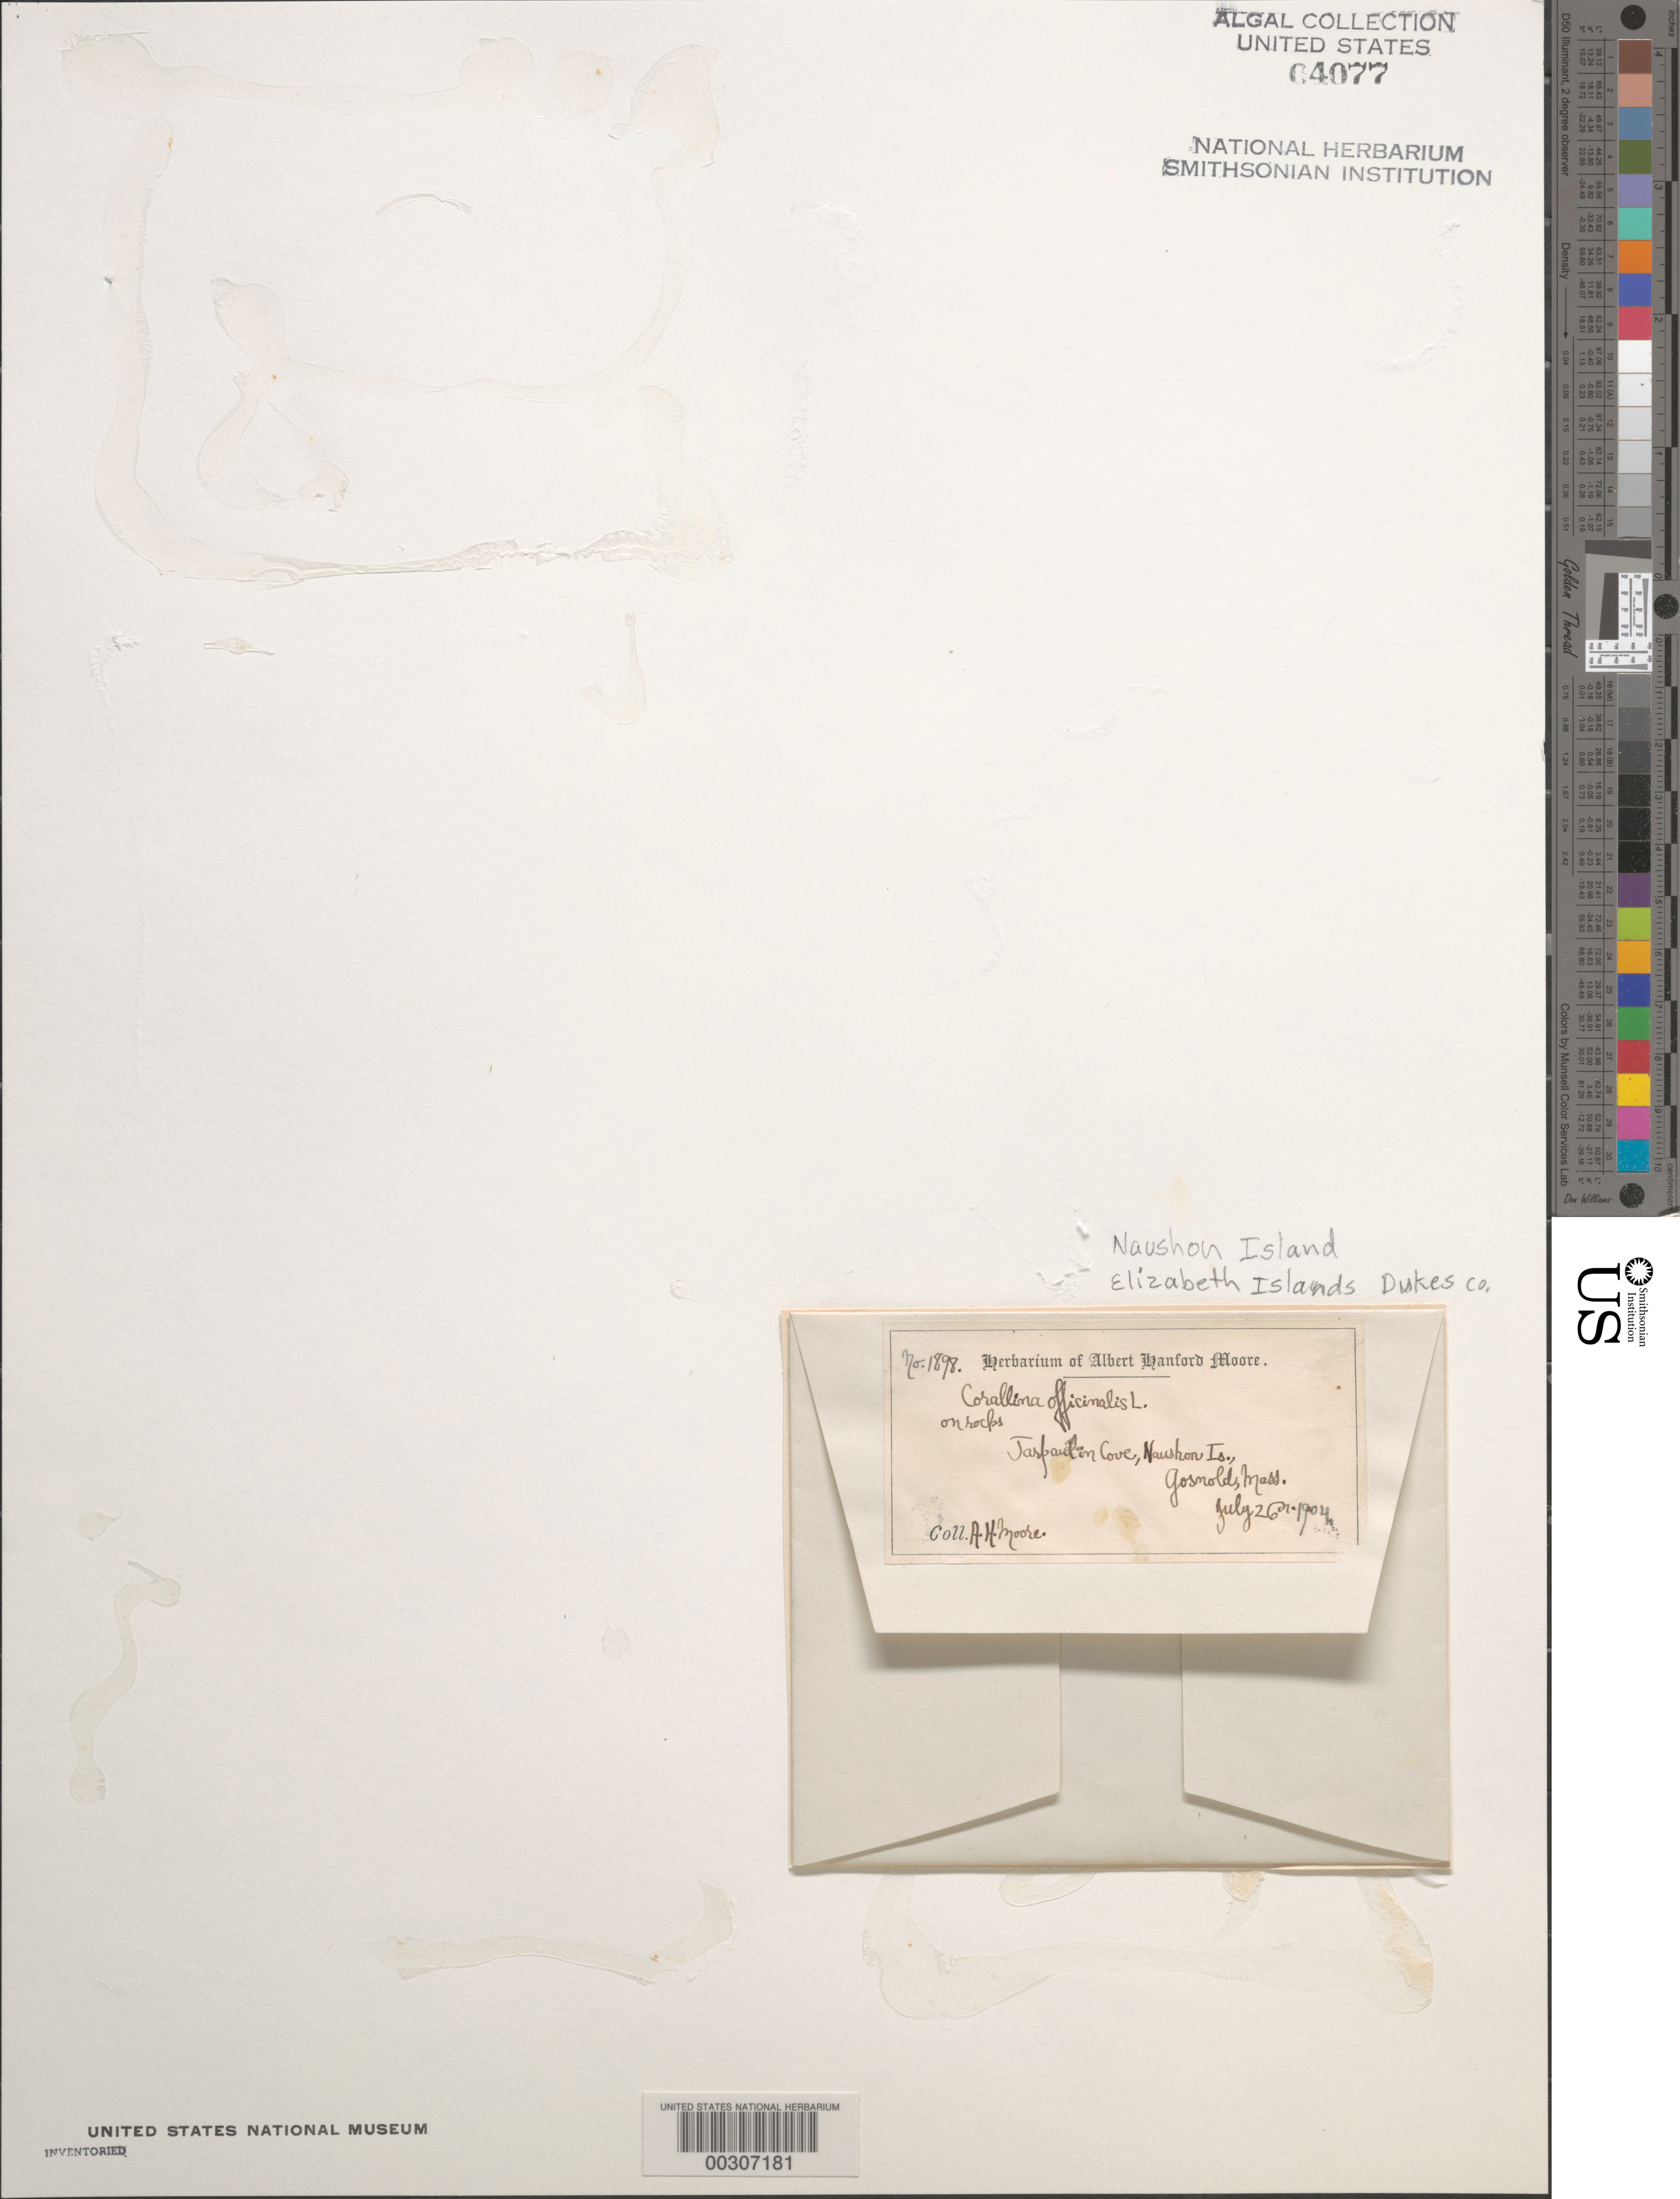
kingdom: Plantae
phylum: Rhodophyta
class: Florideophyceae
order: Corallinales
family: Corallinaceae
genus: Corallina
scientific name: Corallina officinalis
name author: L.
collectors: A. H. Moore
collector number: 1898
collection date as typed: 26 Jul 1904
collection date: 1904-07-26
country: United States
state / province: Massachusetts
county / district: Dukes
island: Naushon Island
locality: Tarpaulin Cove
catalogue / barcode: US 4077